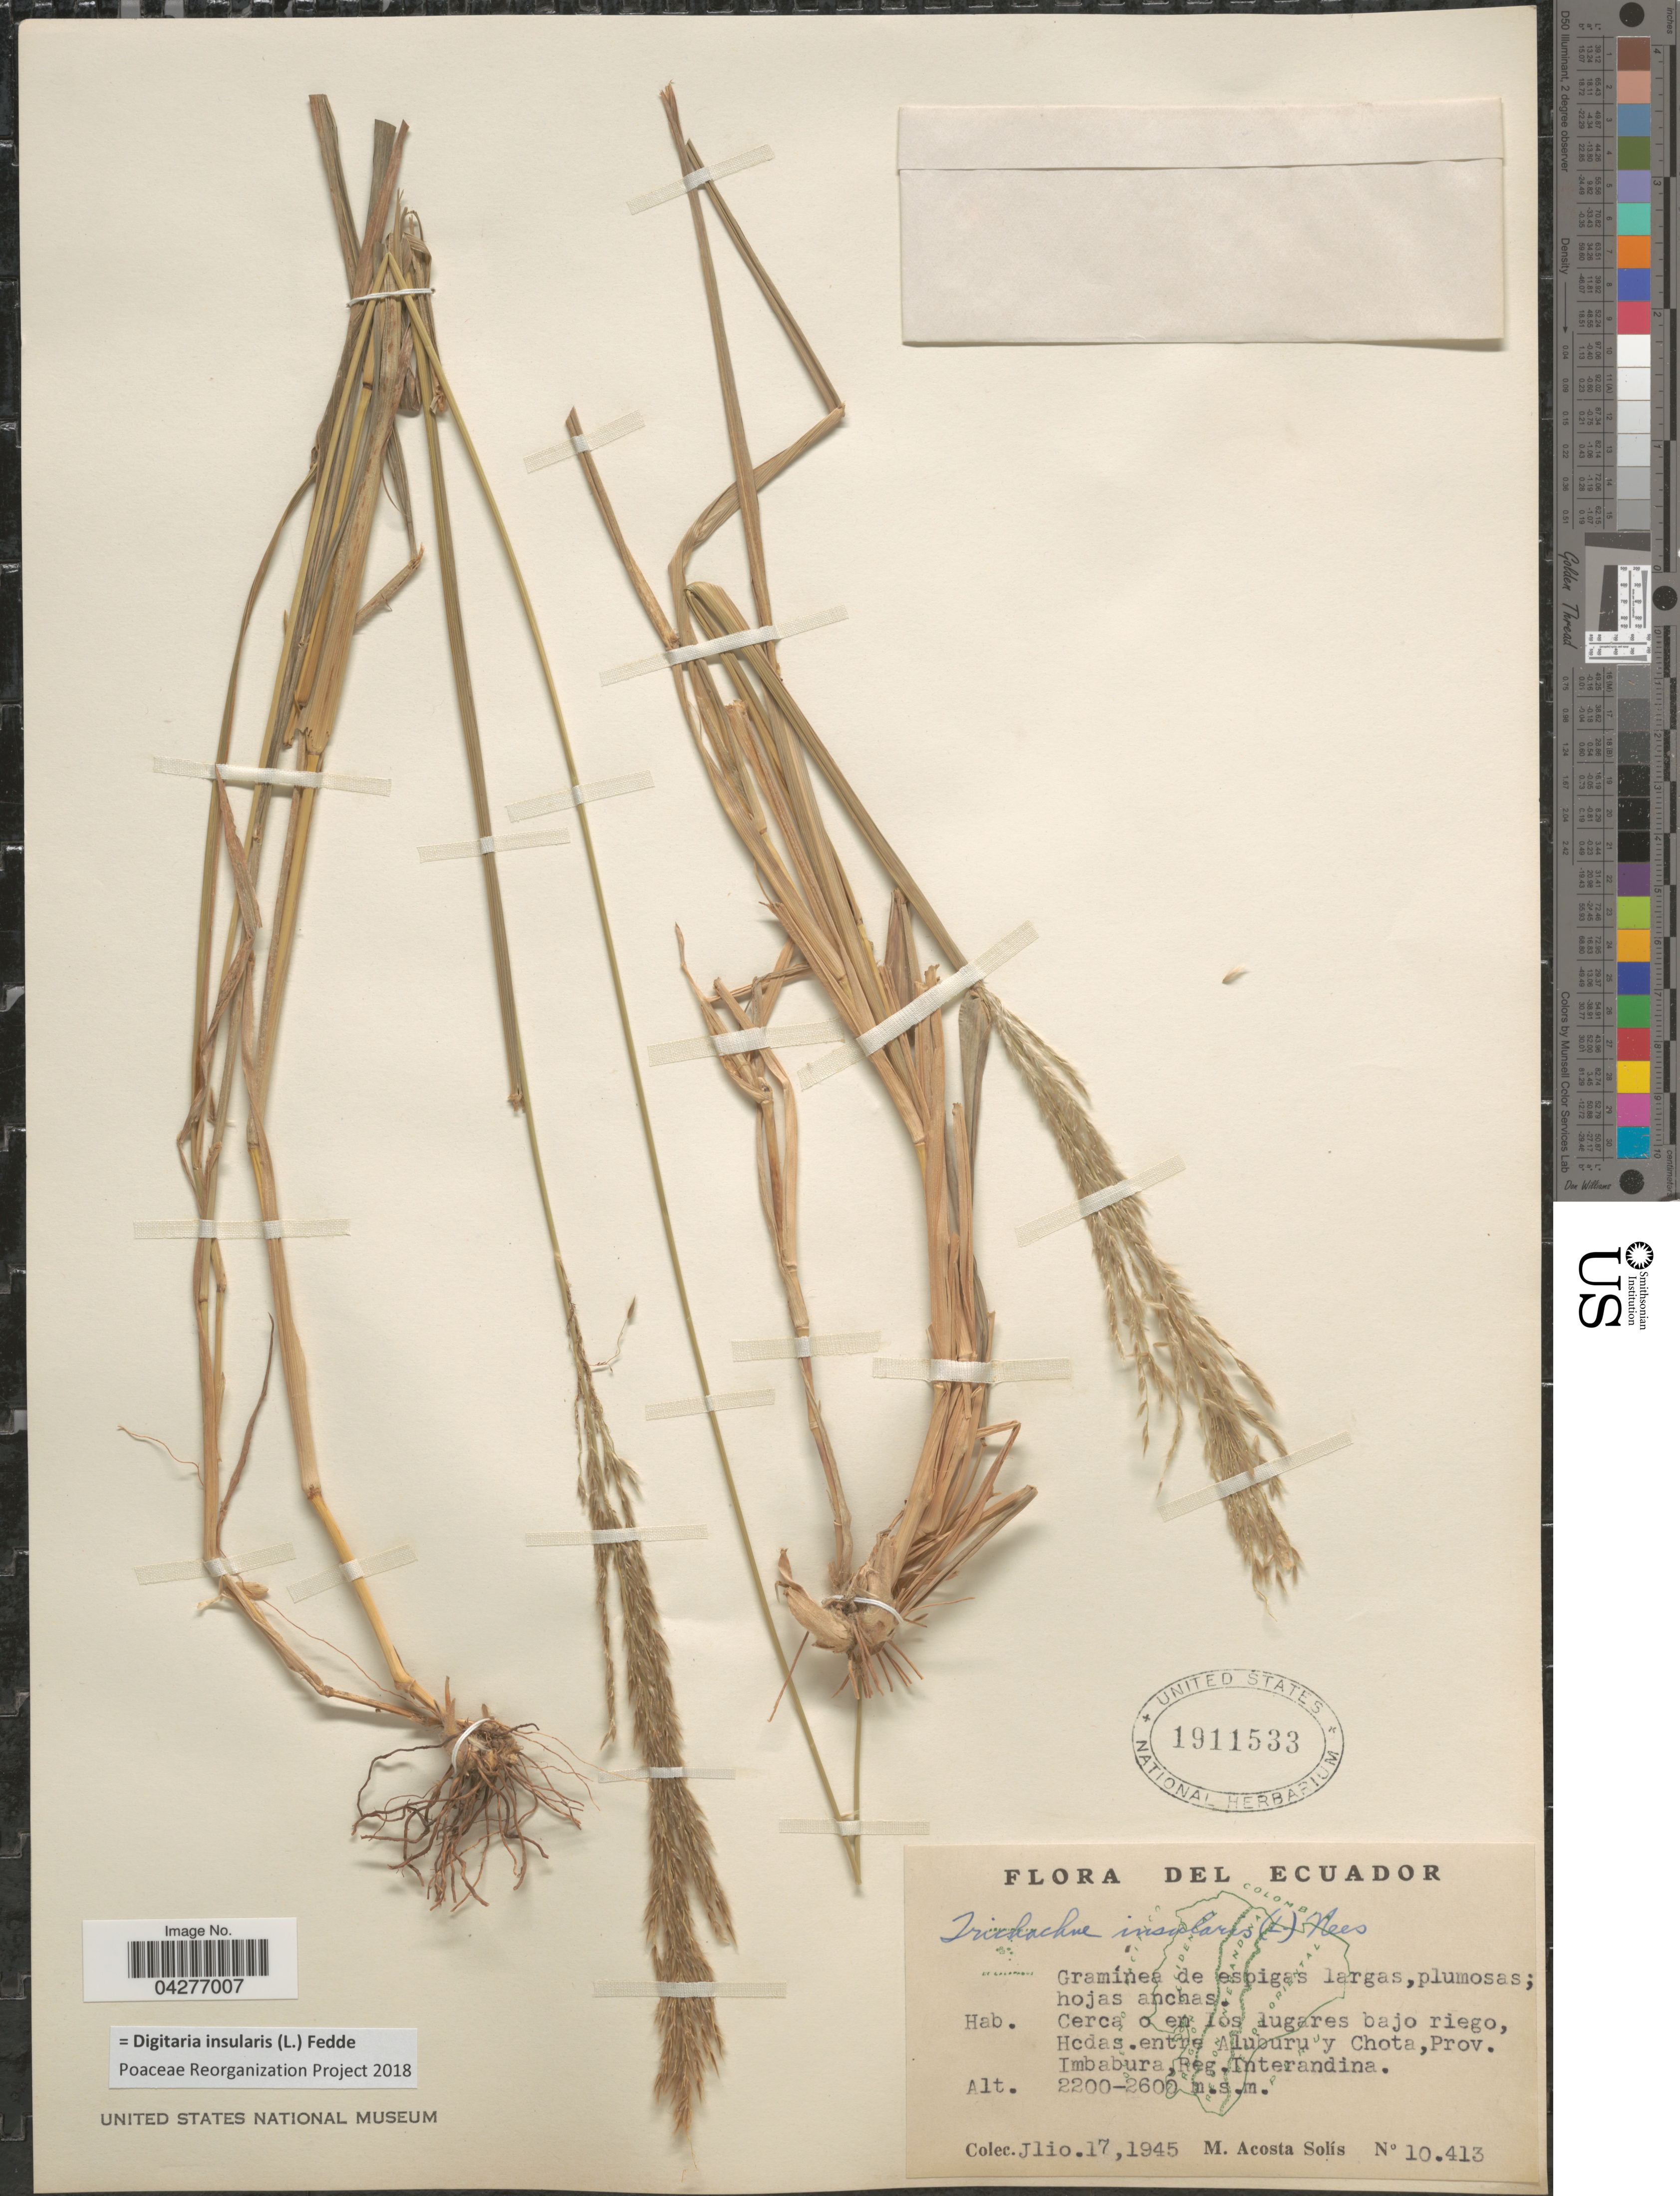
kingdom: Plantae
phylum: Tracheophyta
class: Liliopsida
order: Poales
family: Poaceae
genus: Digitaria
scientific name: Digitaria insularis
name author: (L.) Fedde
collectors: M. Acosta Solis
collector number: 10413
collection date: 1945-07-17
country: Ecuador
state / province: Imbabura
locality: Cerca o en los lugares bajo riego, Hcdas. entre Aluburu y Chota. Reg. Interandina.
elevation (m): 2200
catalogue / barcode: US 1911533